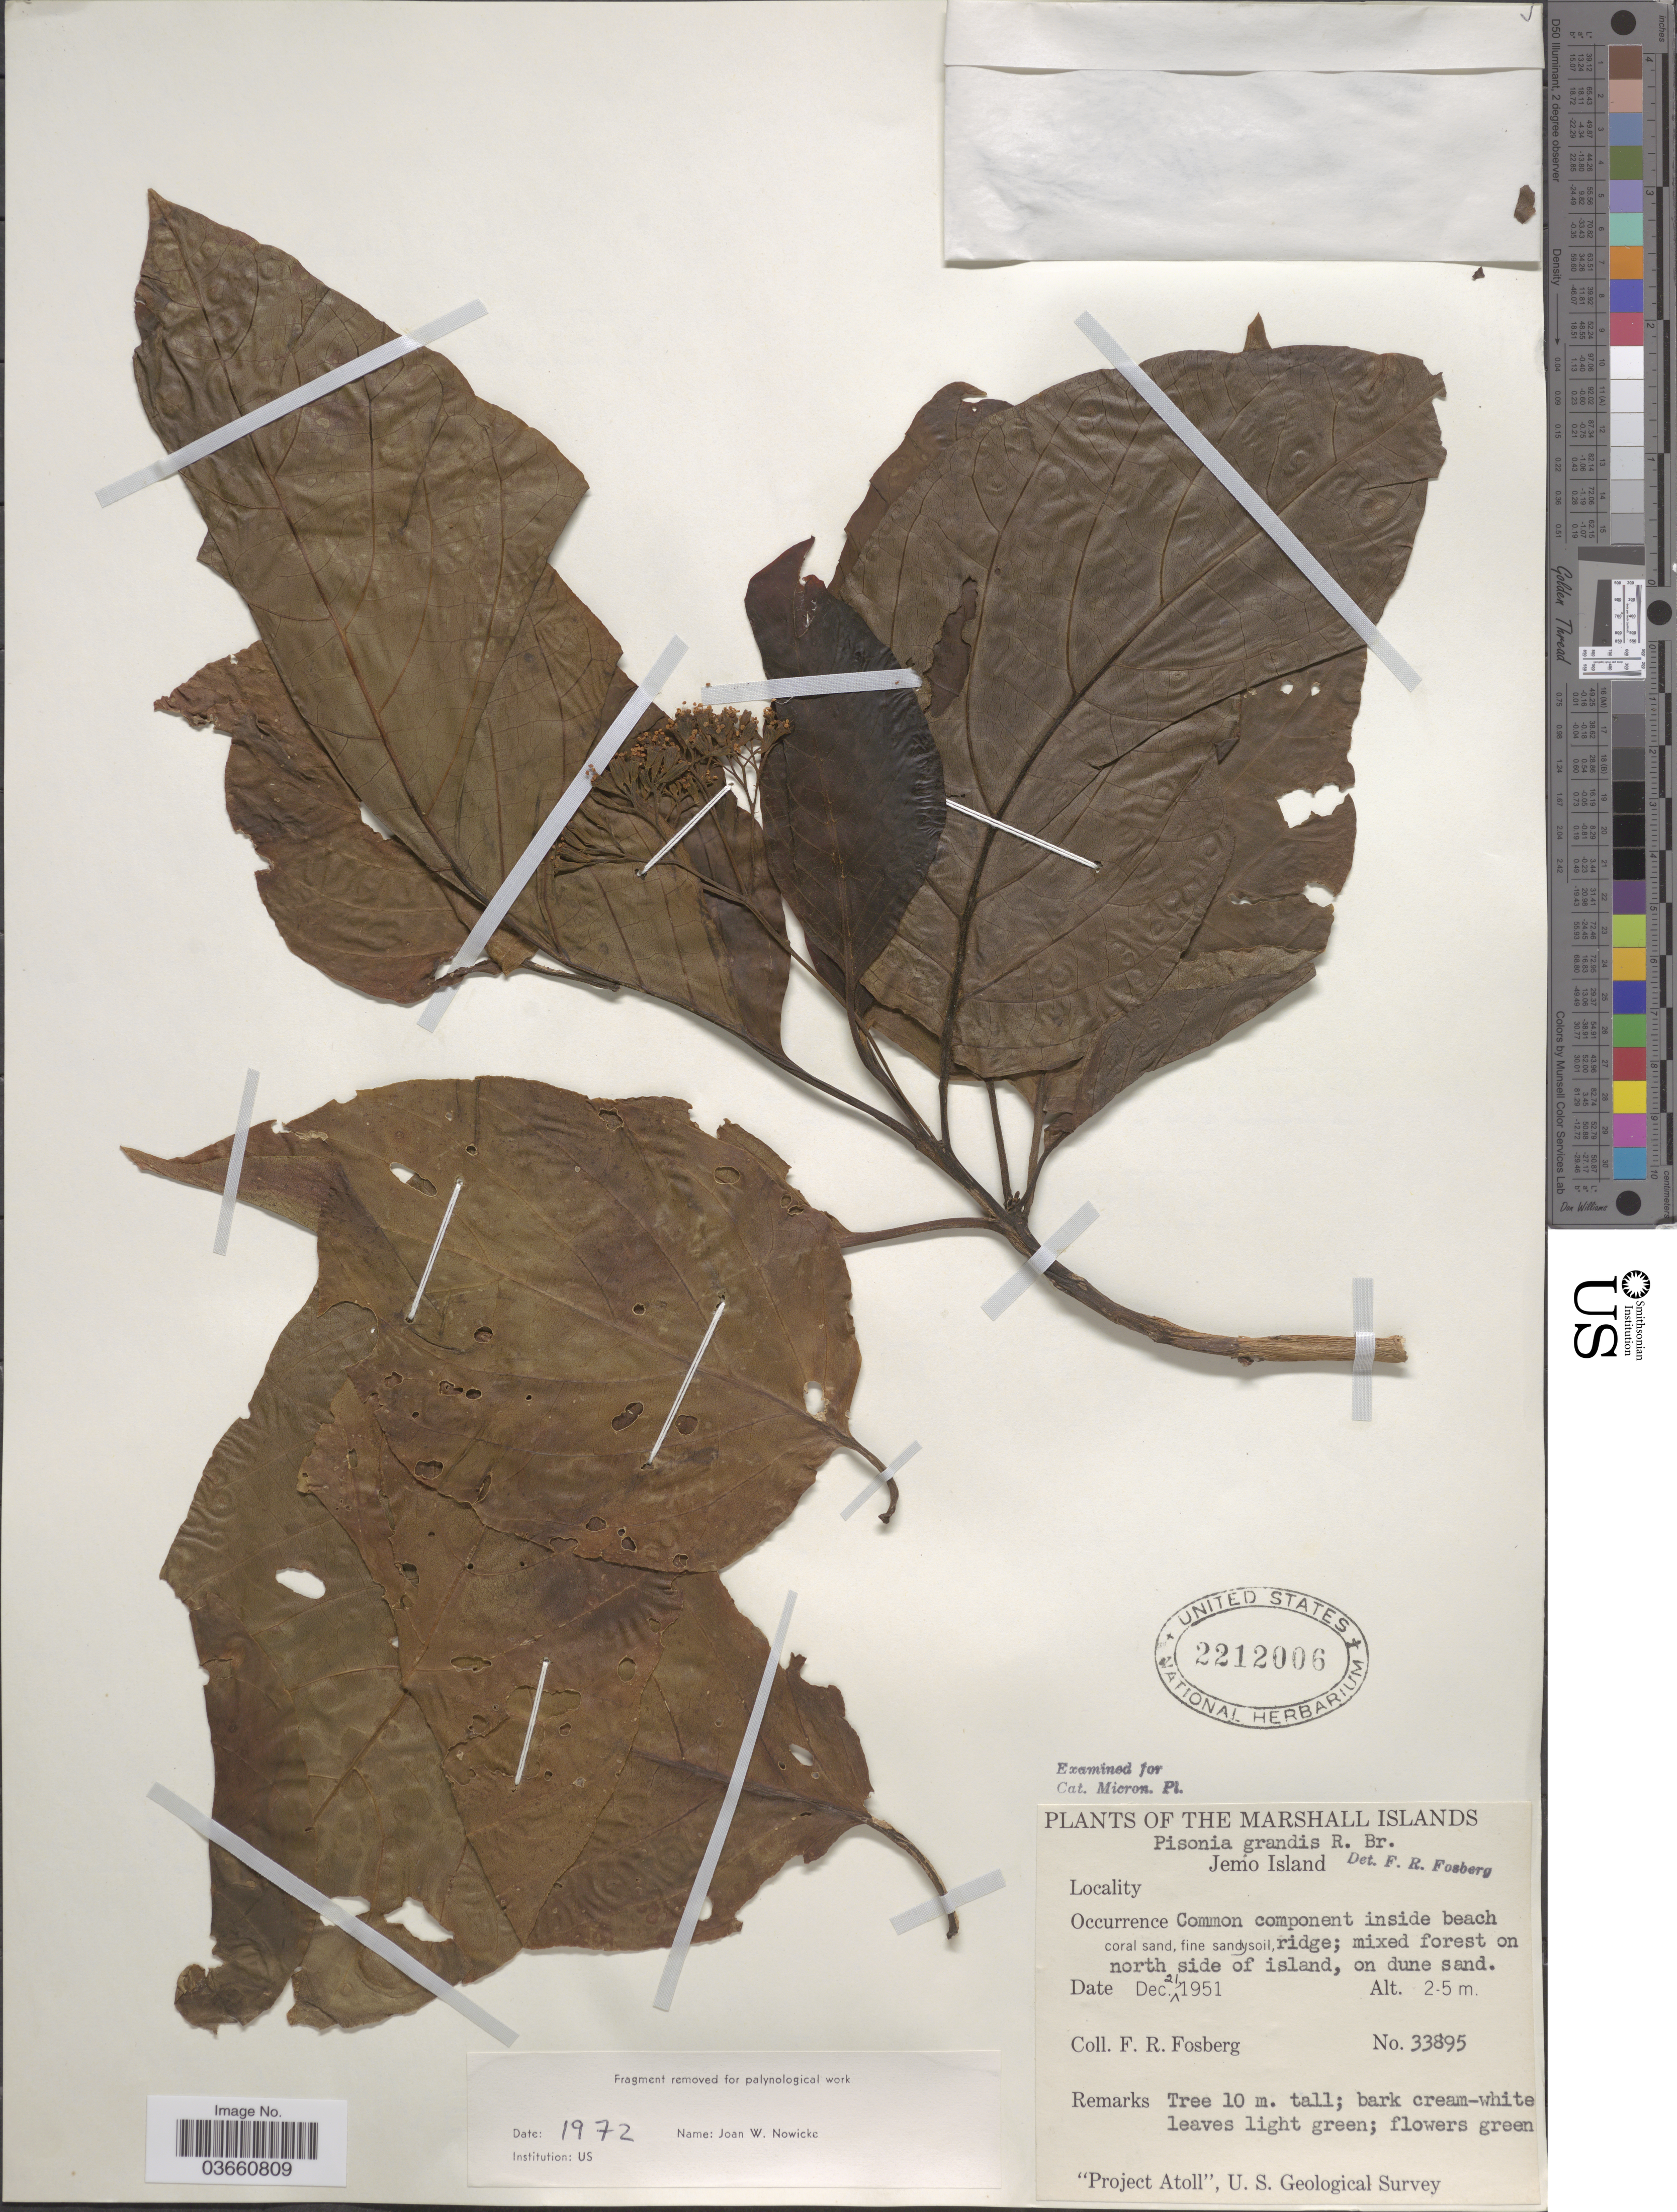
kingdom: Plantae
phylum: Tracheophyta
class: Magnoliopsida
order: Caryophyllales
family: Nyctaginaceae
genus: Pisonia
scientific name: Pisonia grandis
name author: R. Br.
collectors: F. R. Fosberg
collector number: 33895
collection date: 1951-12-21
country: Marshall Islands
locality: Jemo Island. North side of island.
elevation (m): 2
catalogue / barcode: US 2212006